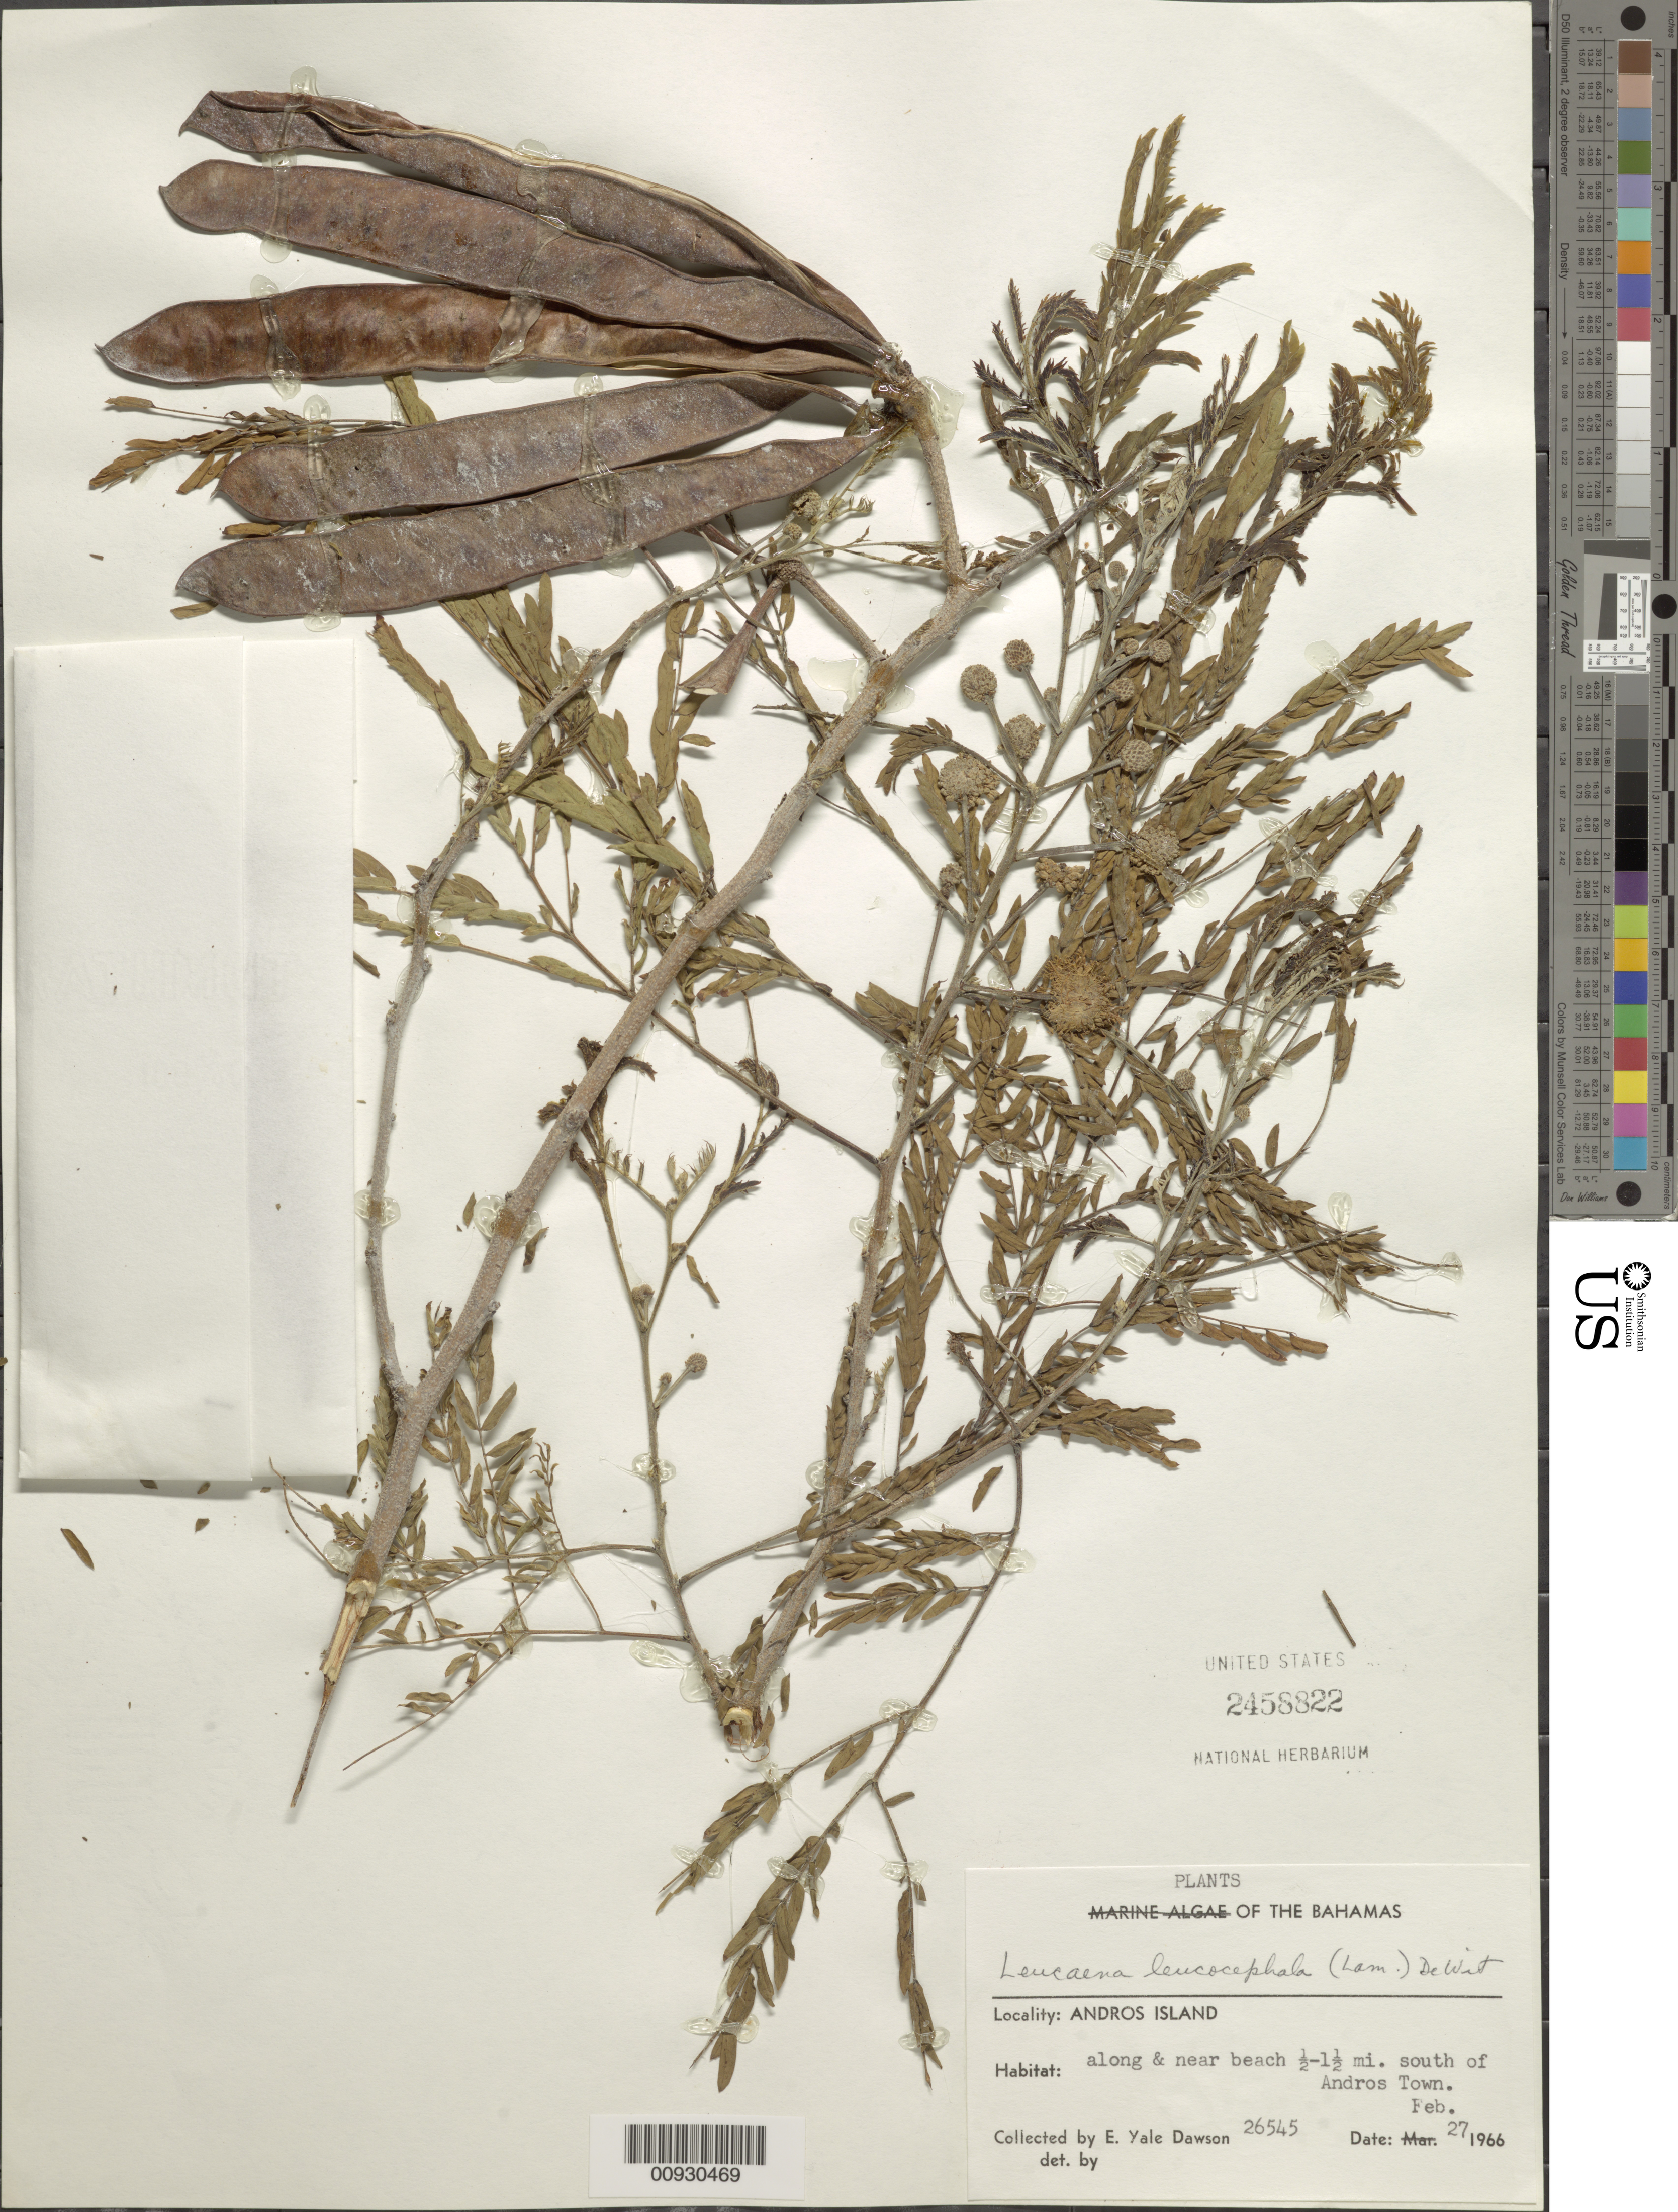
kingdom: Plantae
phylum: Tracheophyta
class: Magnoliopsida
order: Fabales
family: Fabaceae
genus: Leucaena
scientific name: Leucaena leucocephala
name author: (Lam.) de Wit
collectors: E. Y. Dawson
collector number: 26545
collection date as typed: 27 Feb 1966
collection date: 1966-02-27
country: Bahamas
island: Andros I.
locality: along and near beach 0.5-1.5 mi. south of Andros Town.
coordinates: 0 N, 0 E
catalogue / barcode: US 2458822